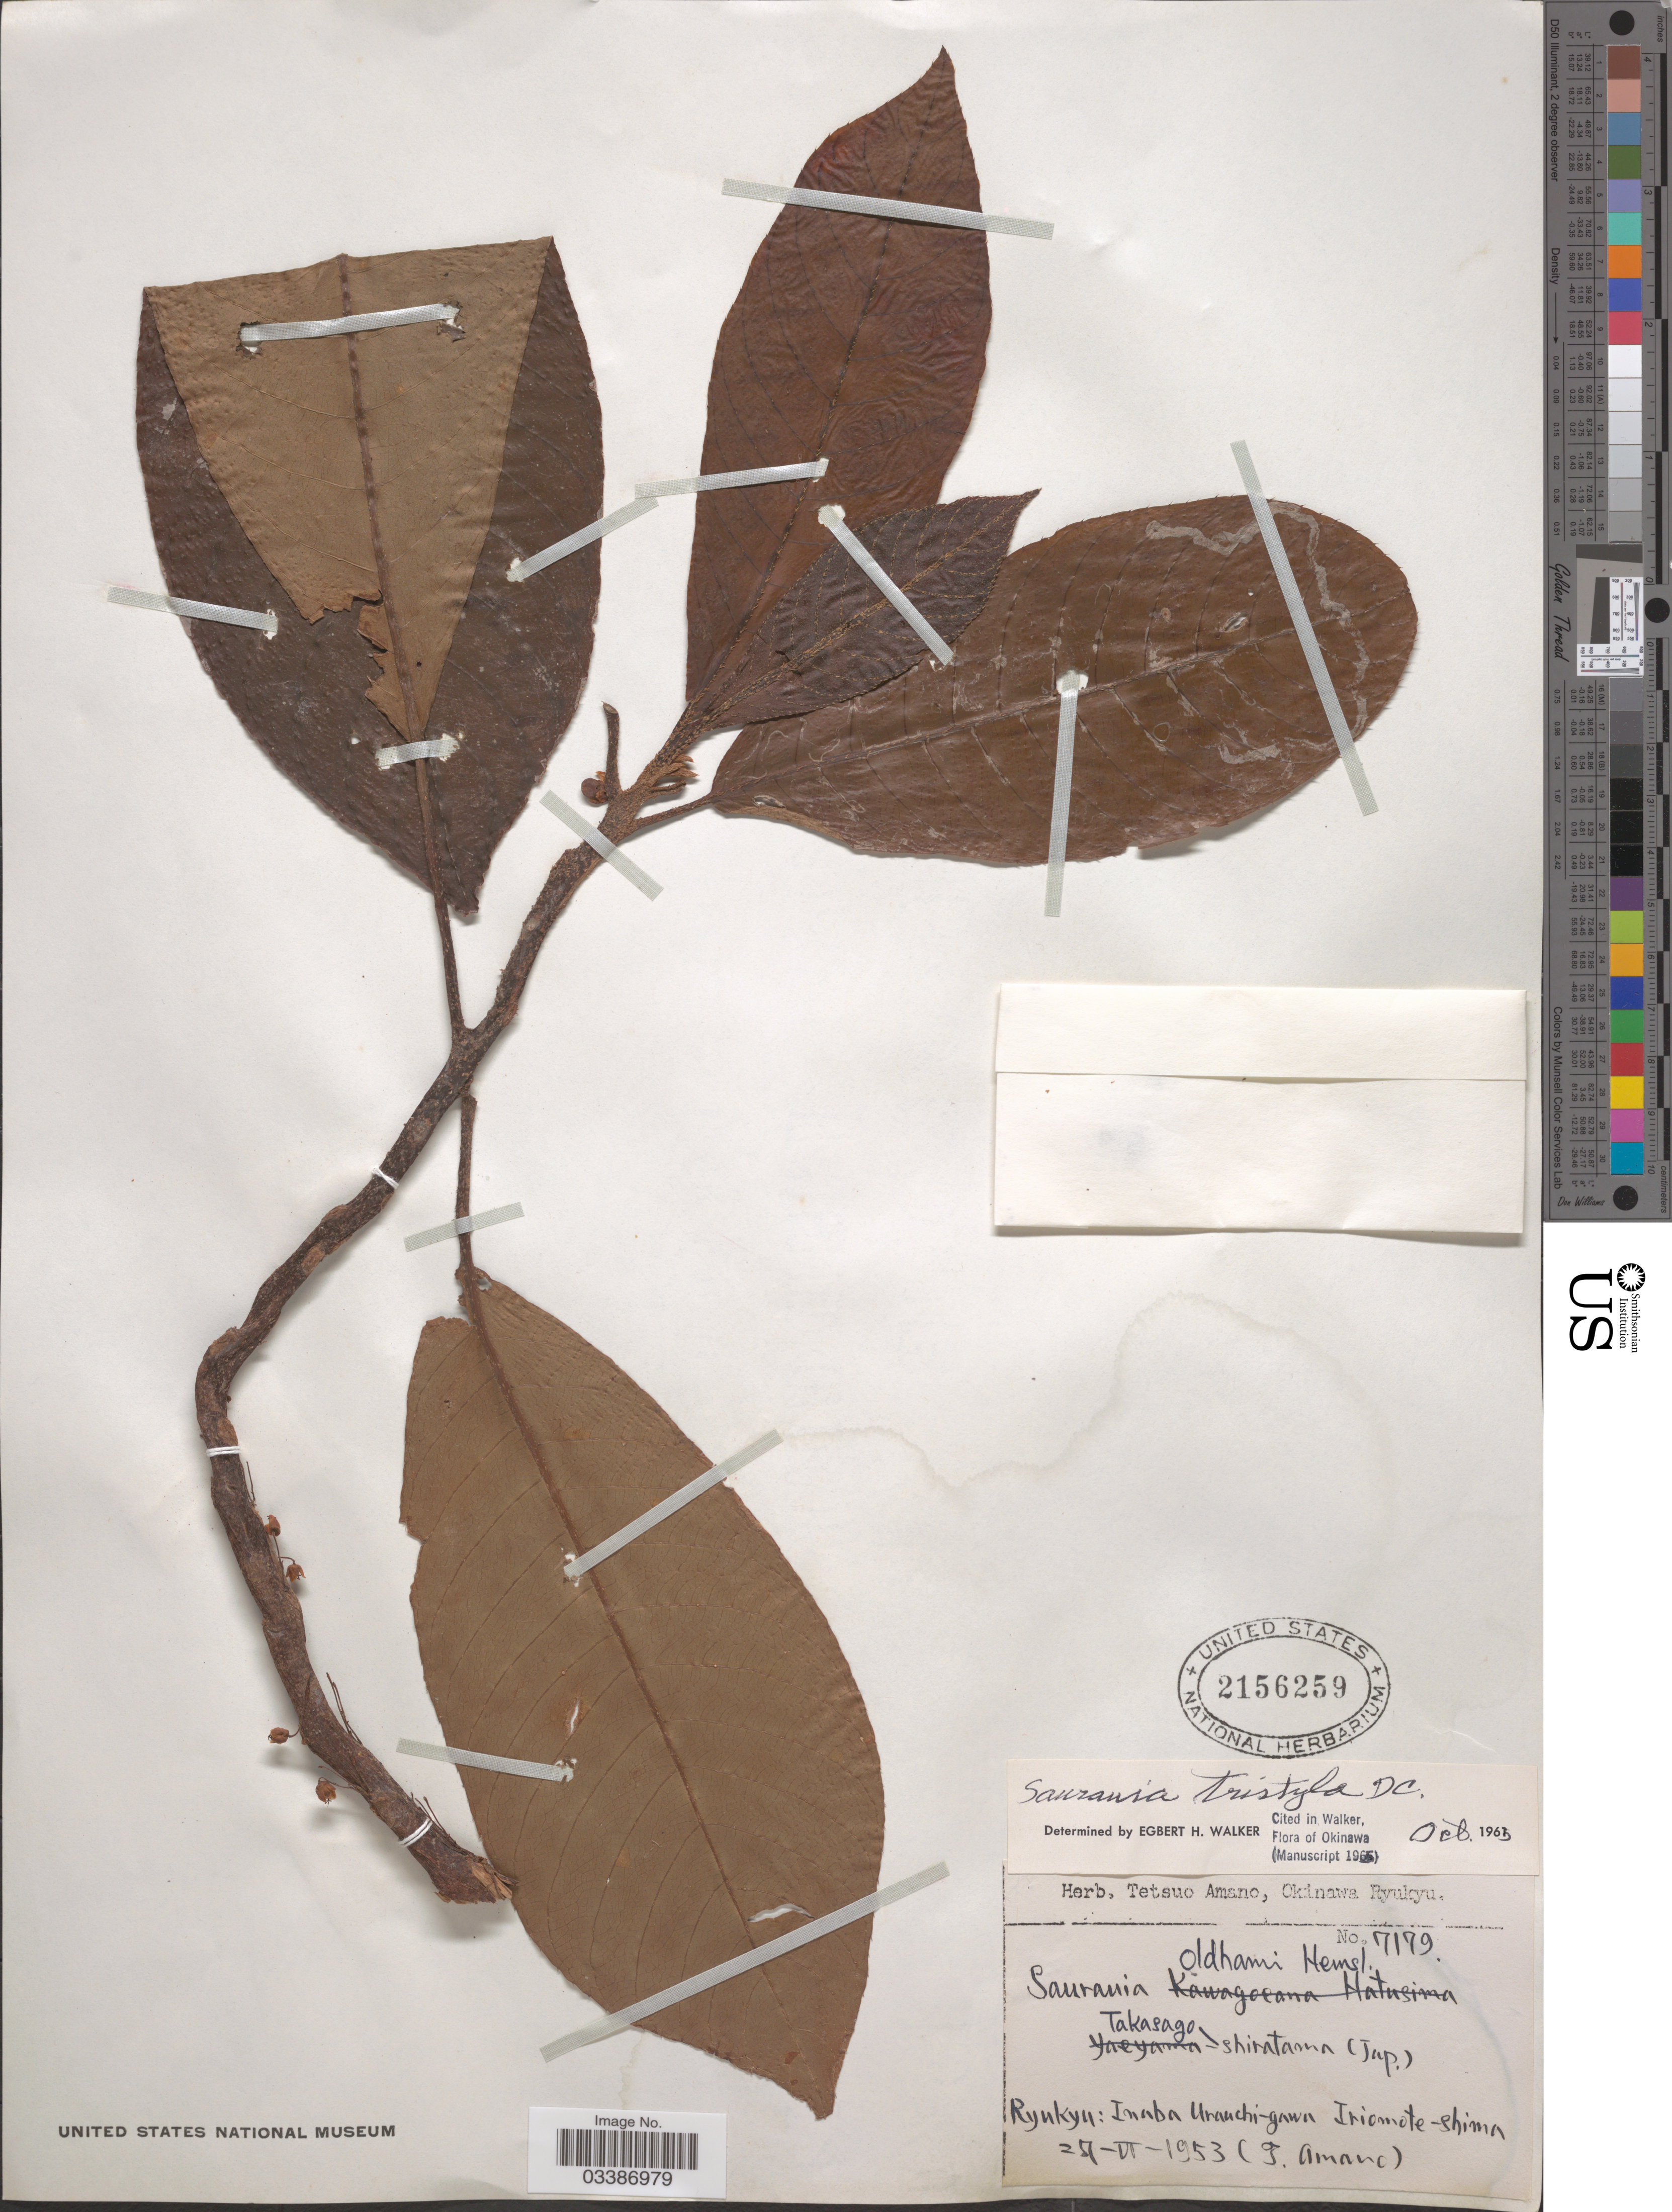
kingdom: Plantae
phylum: Tracheophyta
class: Magnoliopsida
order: Ericales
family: Actinidiaceae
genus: Saurauia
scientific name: Saurauia tristyla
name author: DC.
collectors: T. Amano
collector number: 7179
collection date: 1953-06-07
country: Japan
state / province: Okinawa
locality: Ryukyu: Inaba Urauchi-gawa Iriomote-shima.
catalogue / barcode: US 2156259